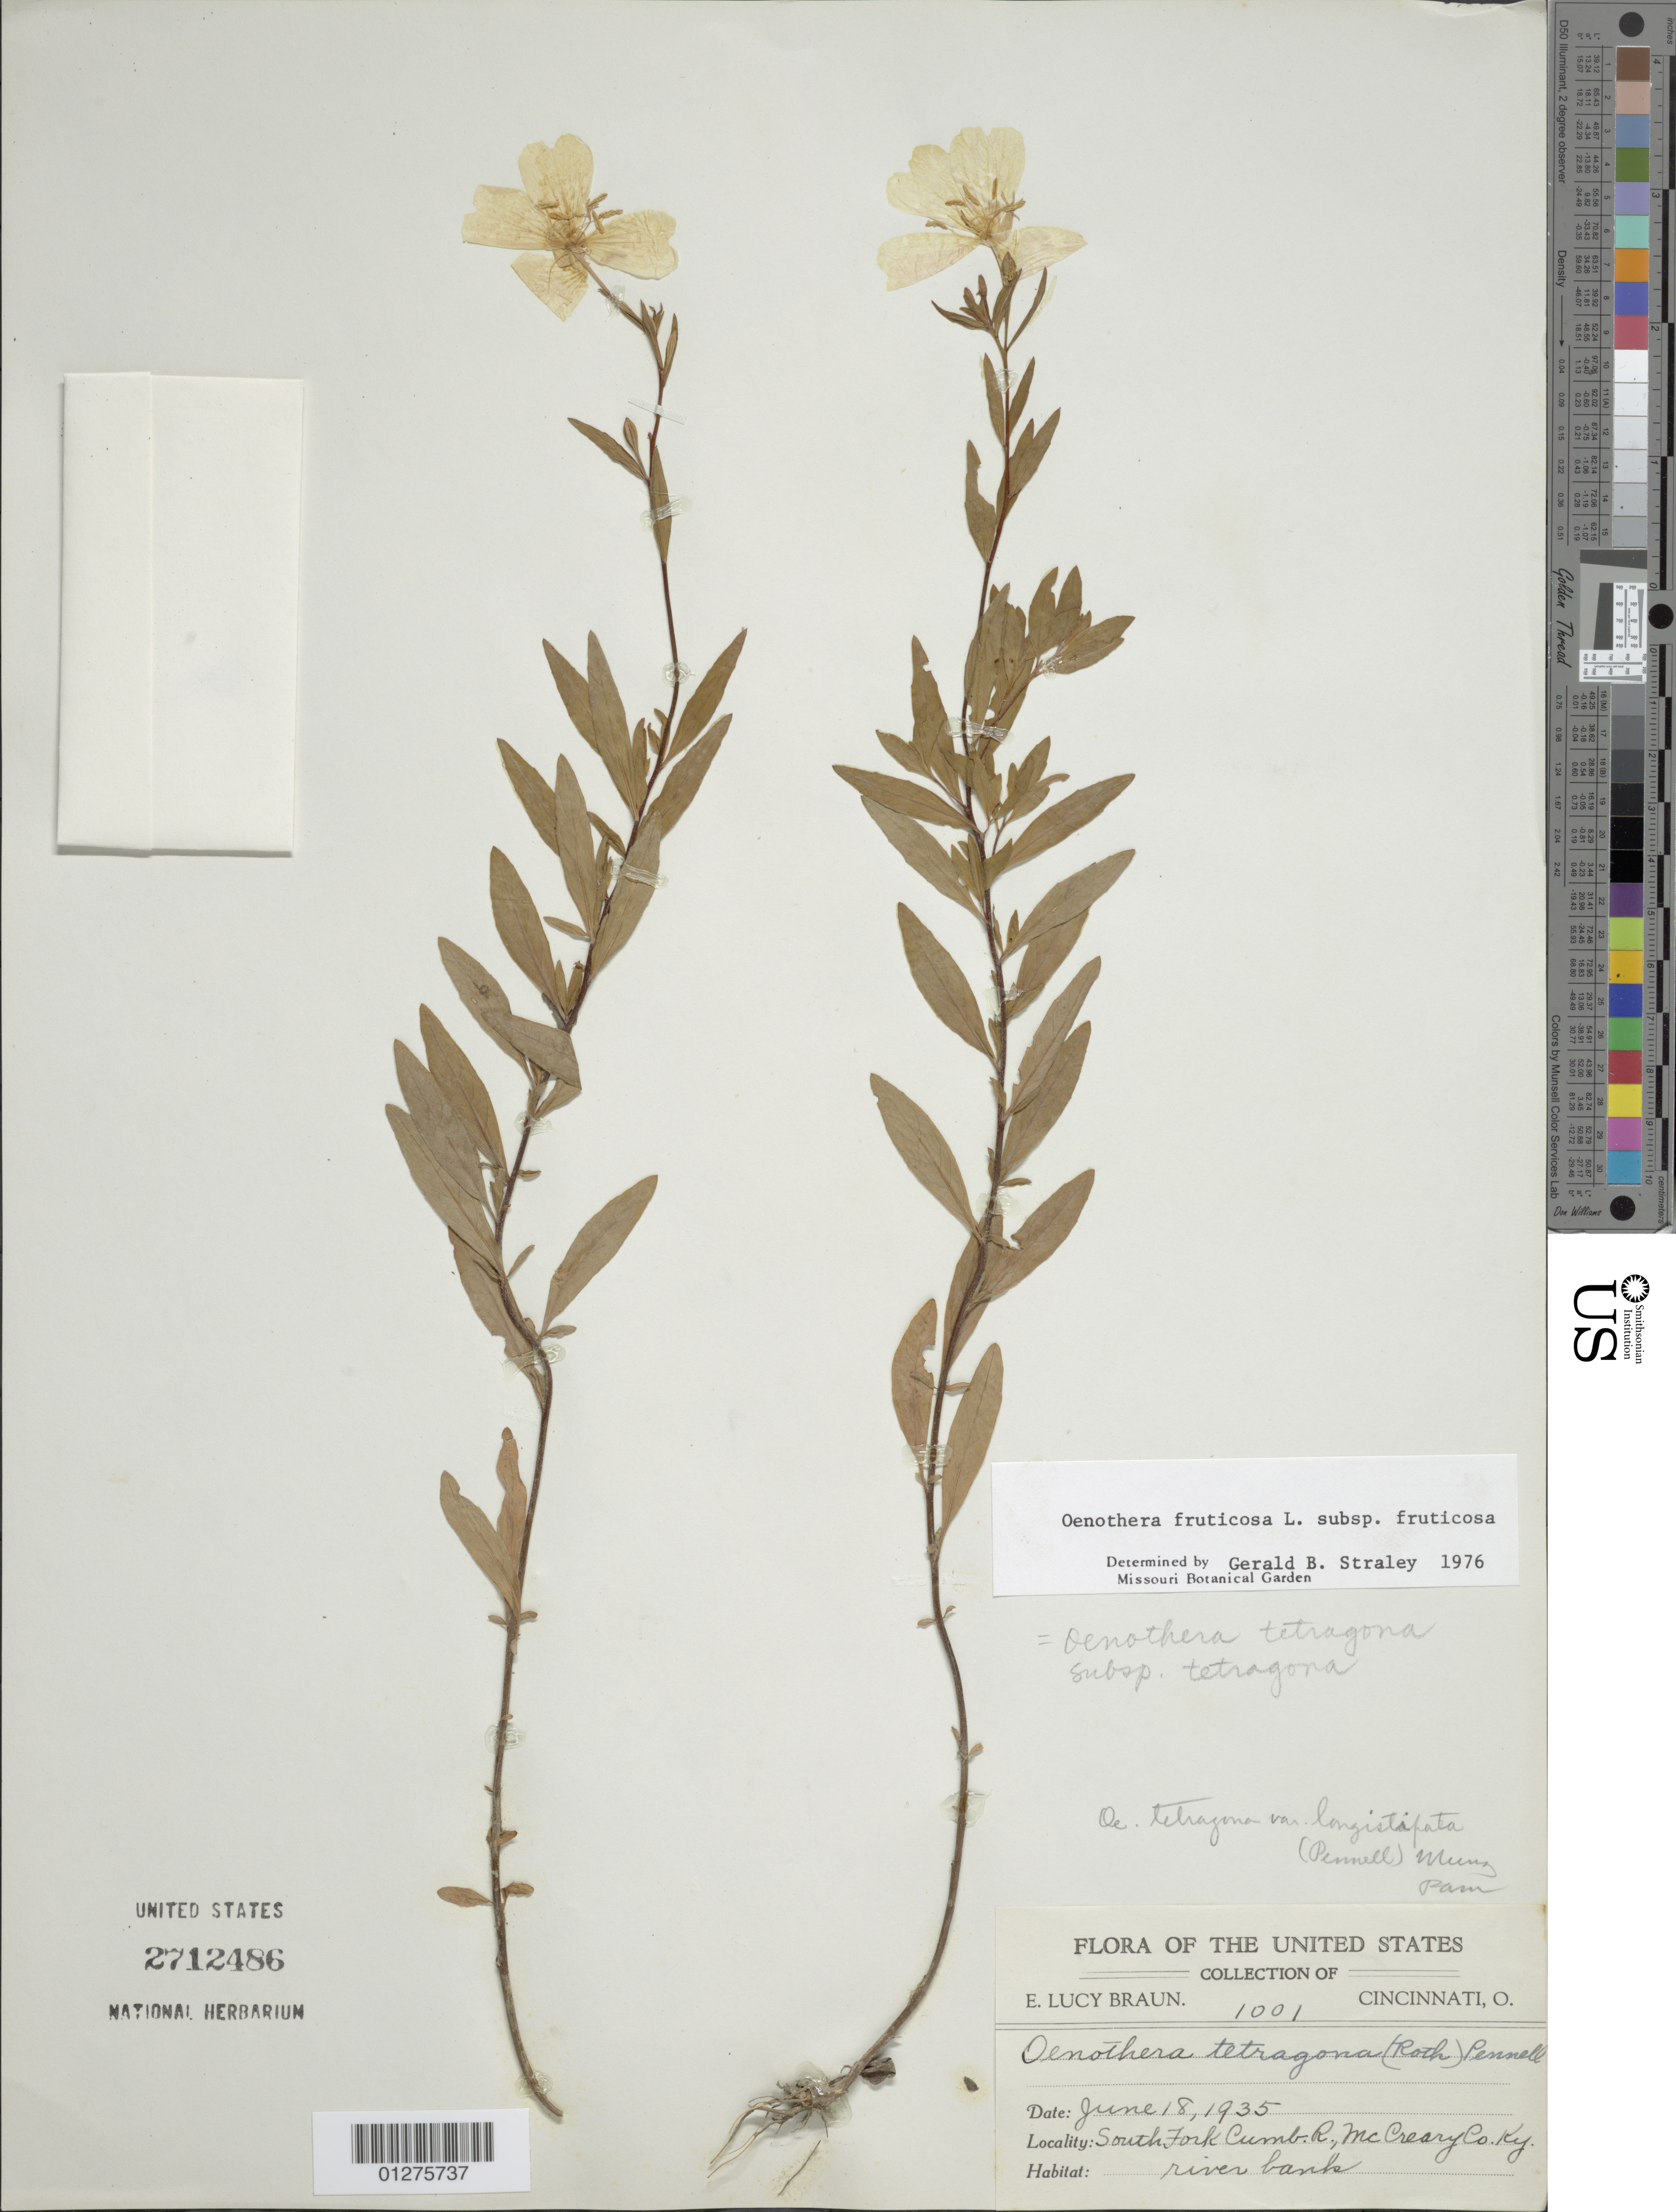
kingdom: Plantae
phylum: Tracheophyta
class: Magnoliopsida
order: Myrtales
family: Onagraceae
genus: Oenothera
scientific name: Oenothera fruticosa subsp. fruticosa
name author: L.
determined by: Straley, G. B.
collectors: E. L. Braun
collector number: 1001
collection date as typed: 18 Jun 1935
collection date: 1935-06-18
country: United States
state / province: Kentucky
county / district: Mccreary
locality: South fork, Cumb. R.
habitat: River banks.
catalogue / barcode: US 2712486